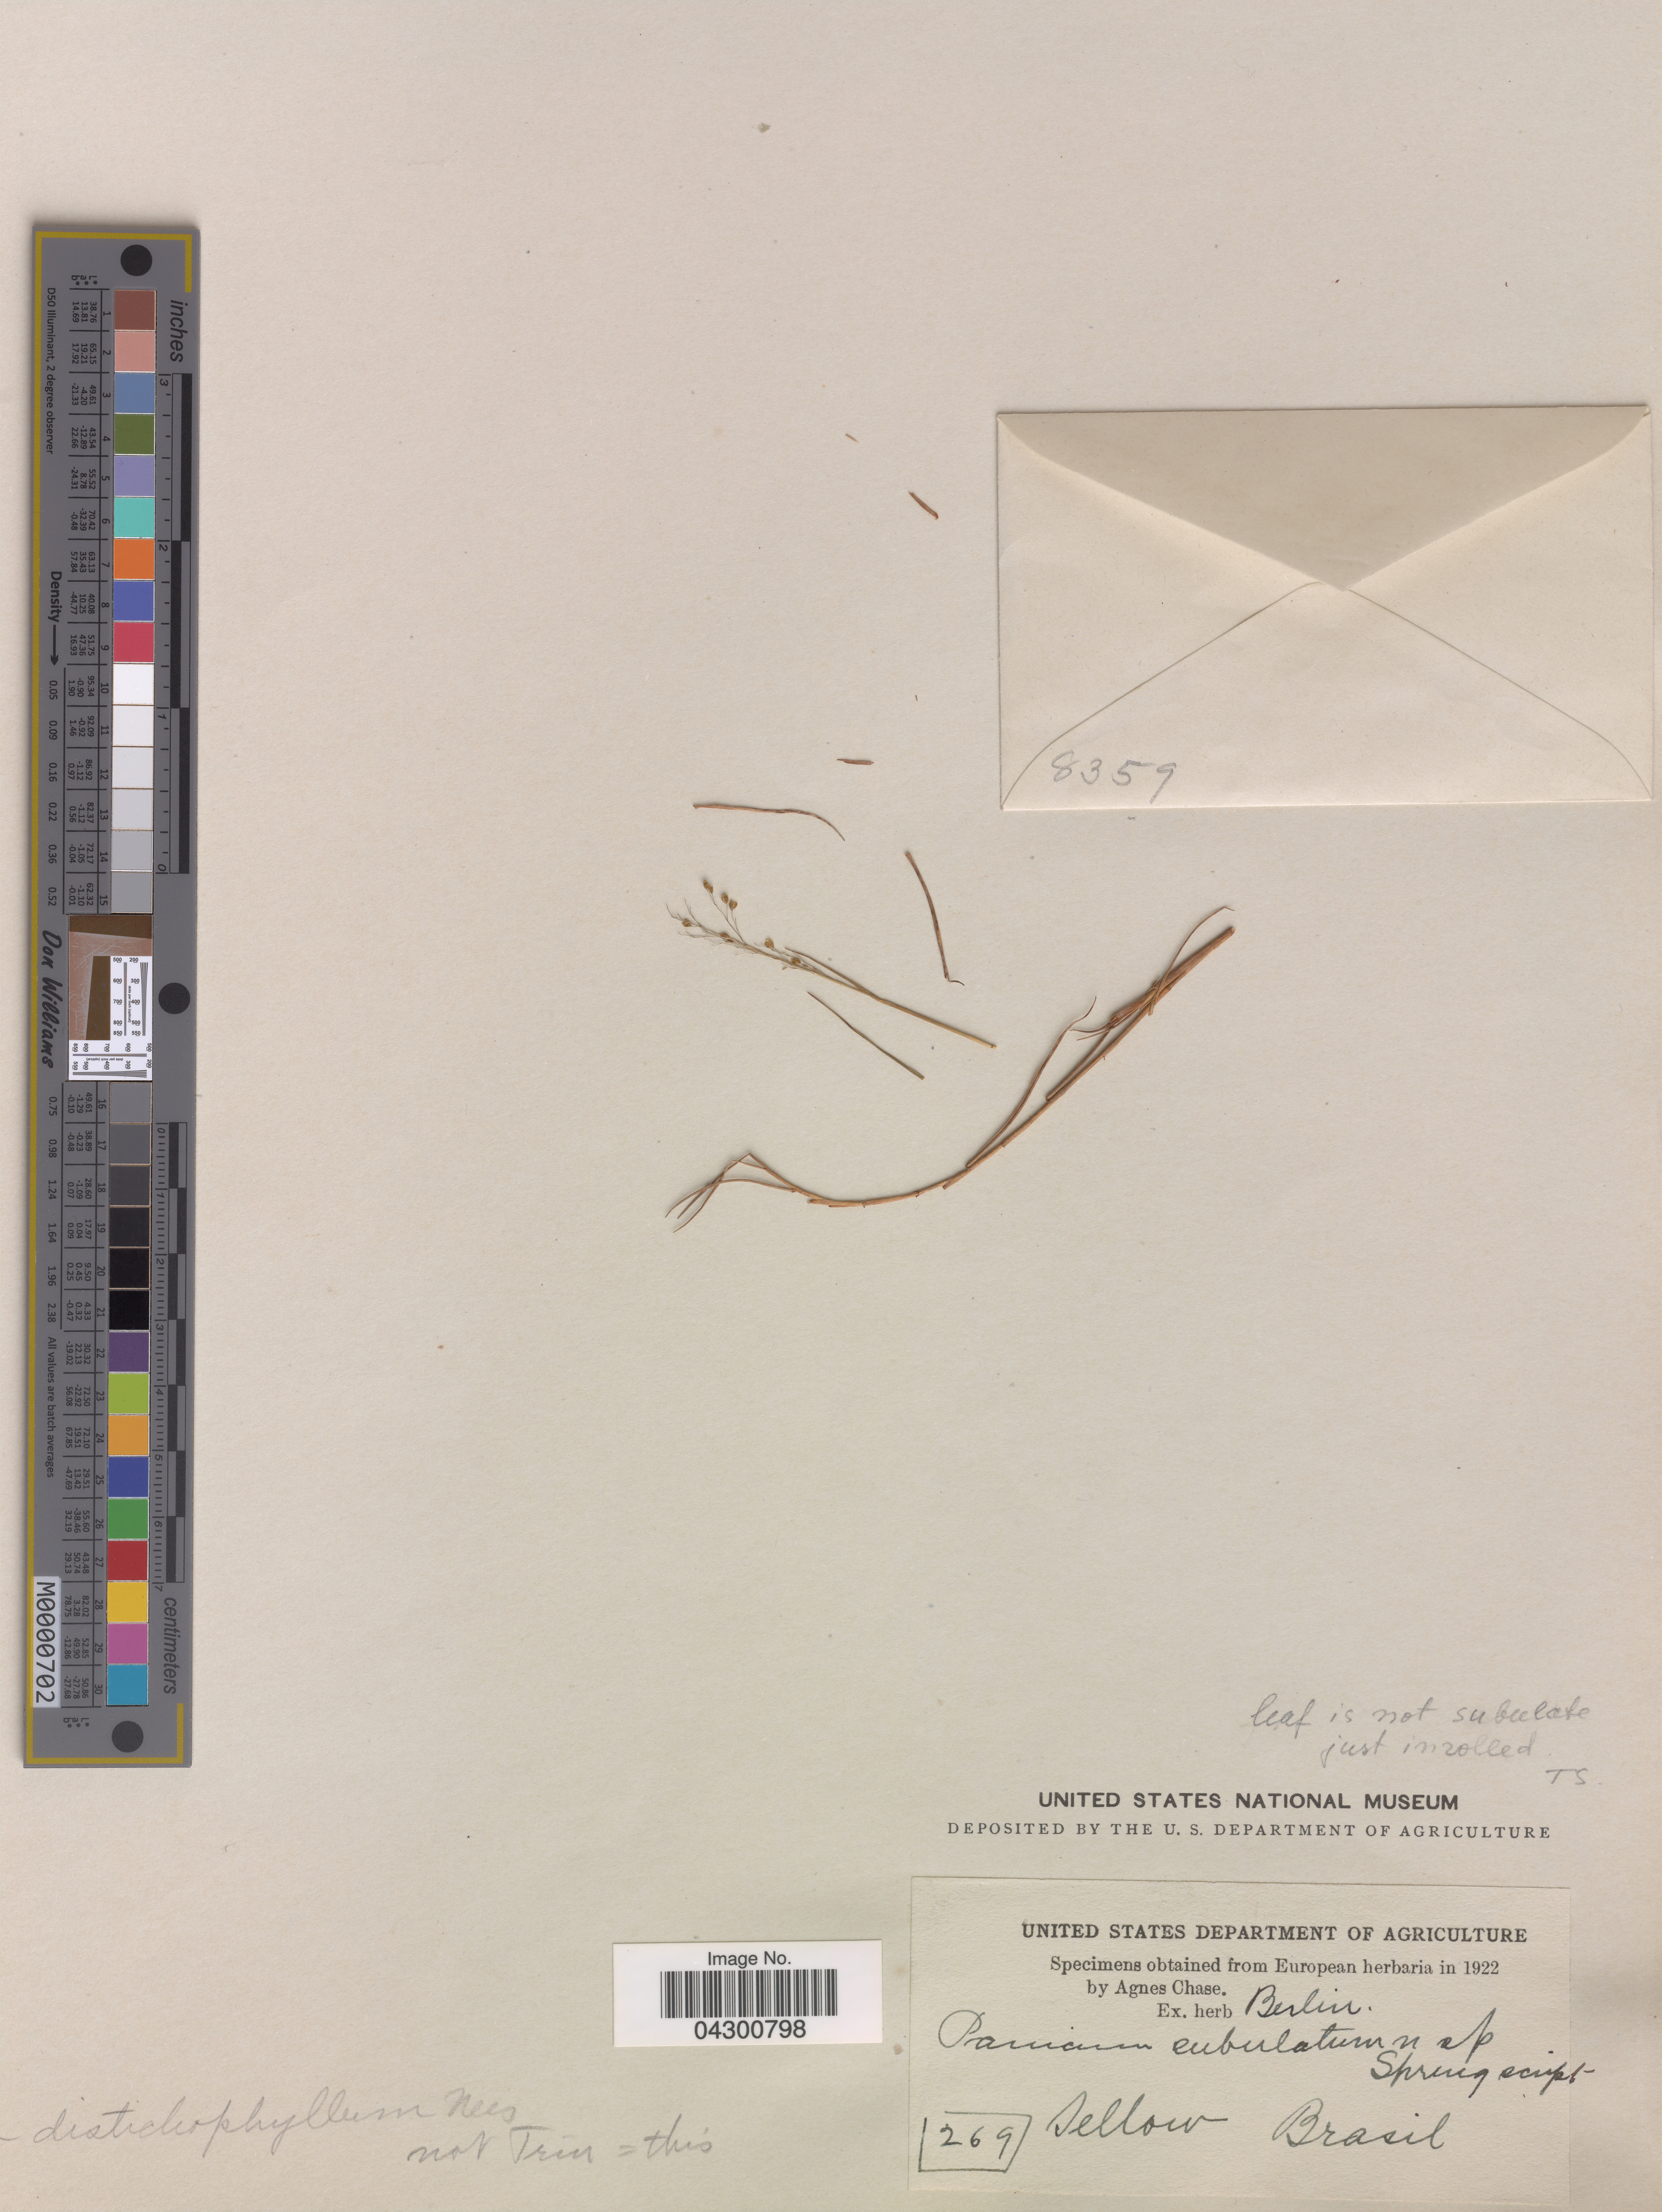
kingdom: Plantae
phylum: Tracheophyta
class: Liliopsida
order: Poales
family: Poaceae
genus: Panicum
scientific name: Panicum subulatum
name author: Spreng.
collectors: -. Sellow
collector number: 269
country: Brazil